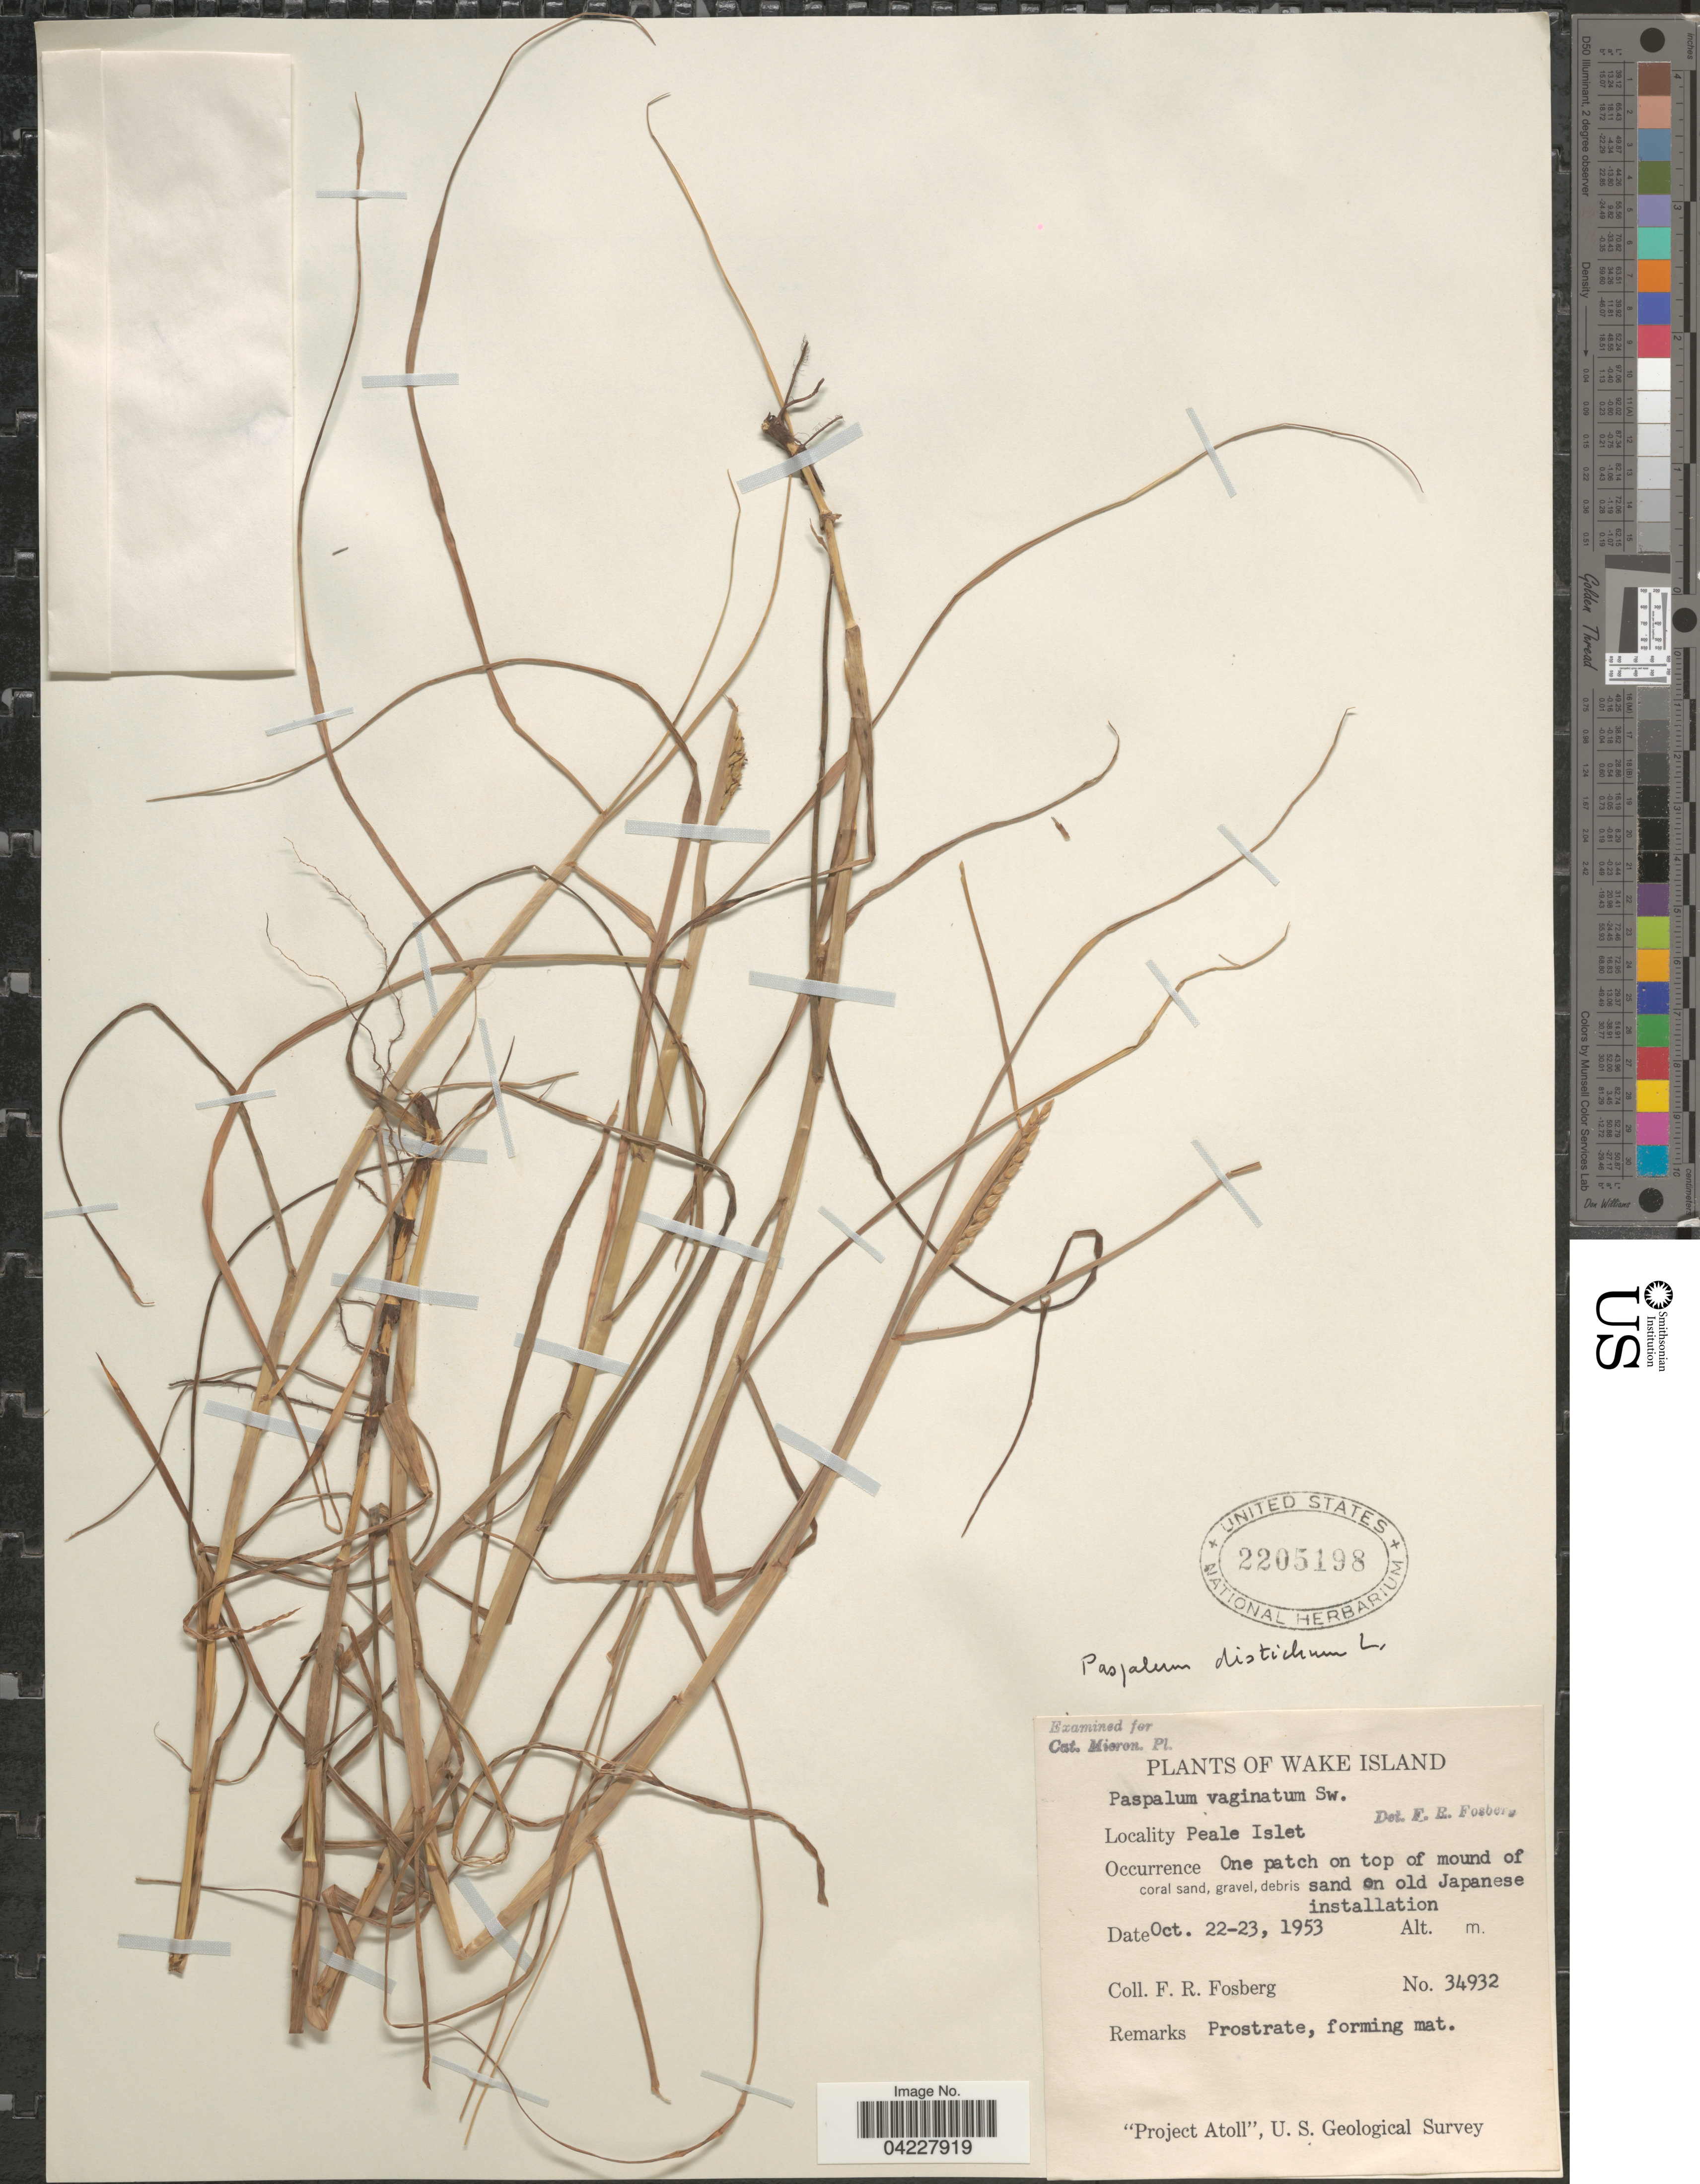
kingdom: Plantae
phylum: Tracheophyta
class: Liliopsida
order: Poales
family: Poaceae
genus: Paspalum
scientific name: Paspalum distichum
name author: L.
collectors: F. R. Fosberg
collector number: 34932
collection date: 1953-10-22/1953-10-23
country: U.S. Administered Pacific Islands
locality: Wake Island. Peale Islet. One patch on top of mound of sand on old Japanese installation. "Project Atoll", U.S. Geological Survey.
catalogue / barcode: US 2205198